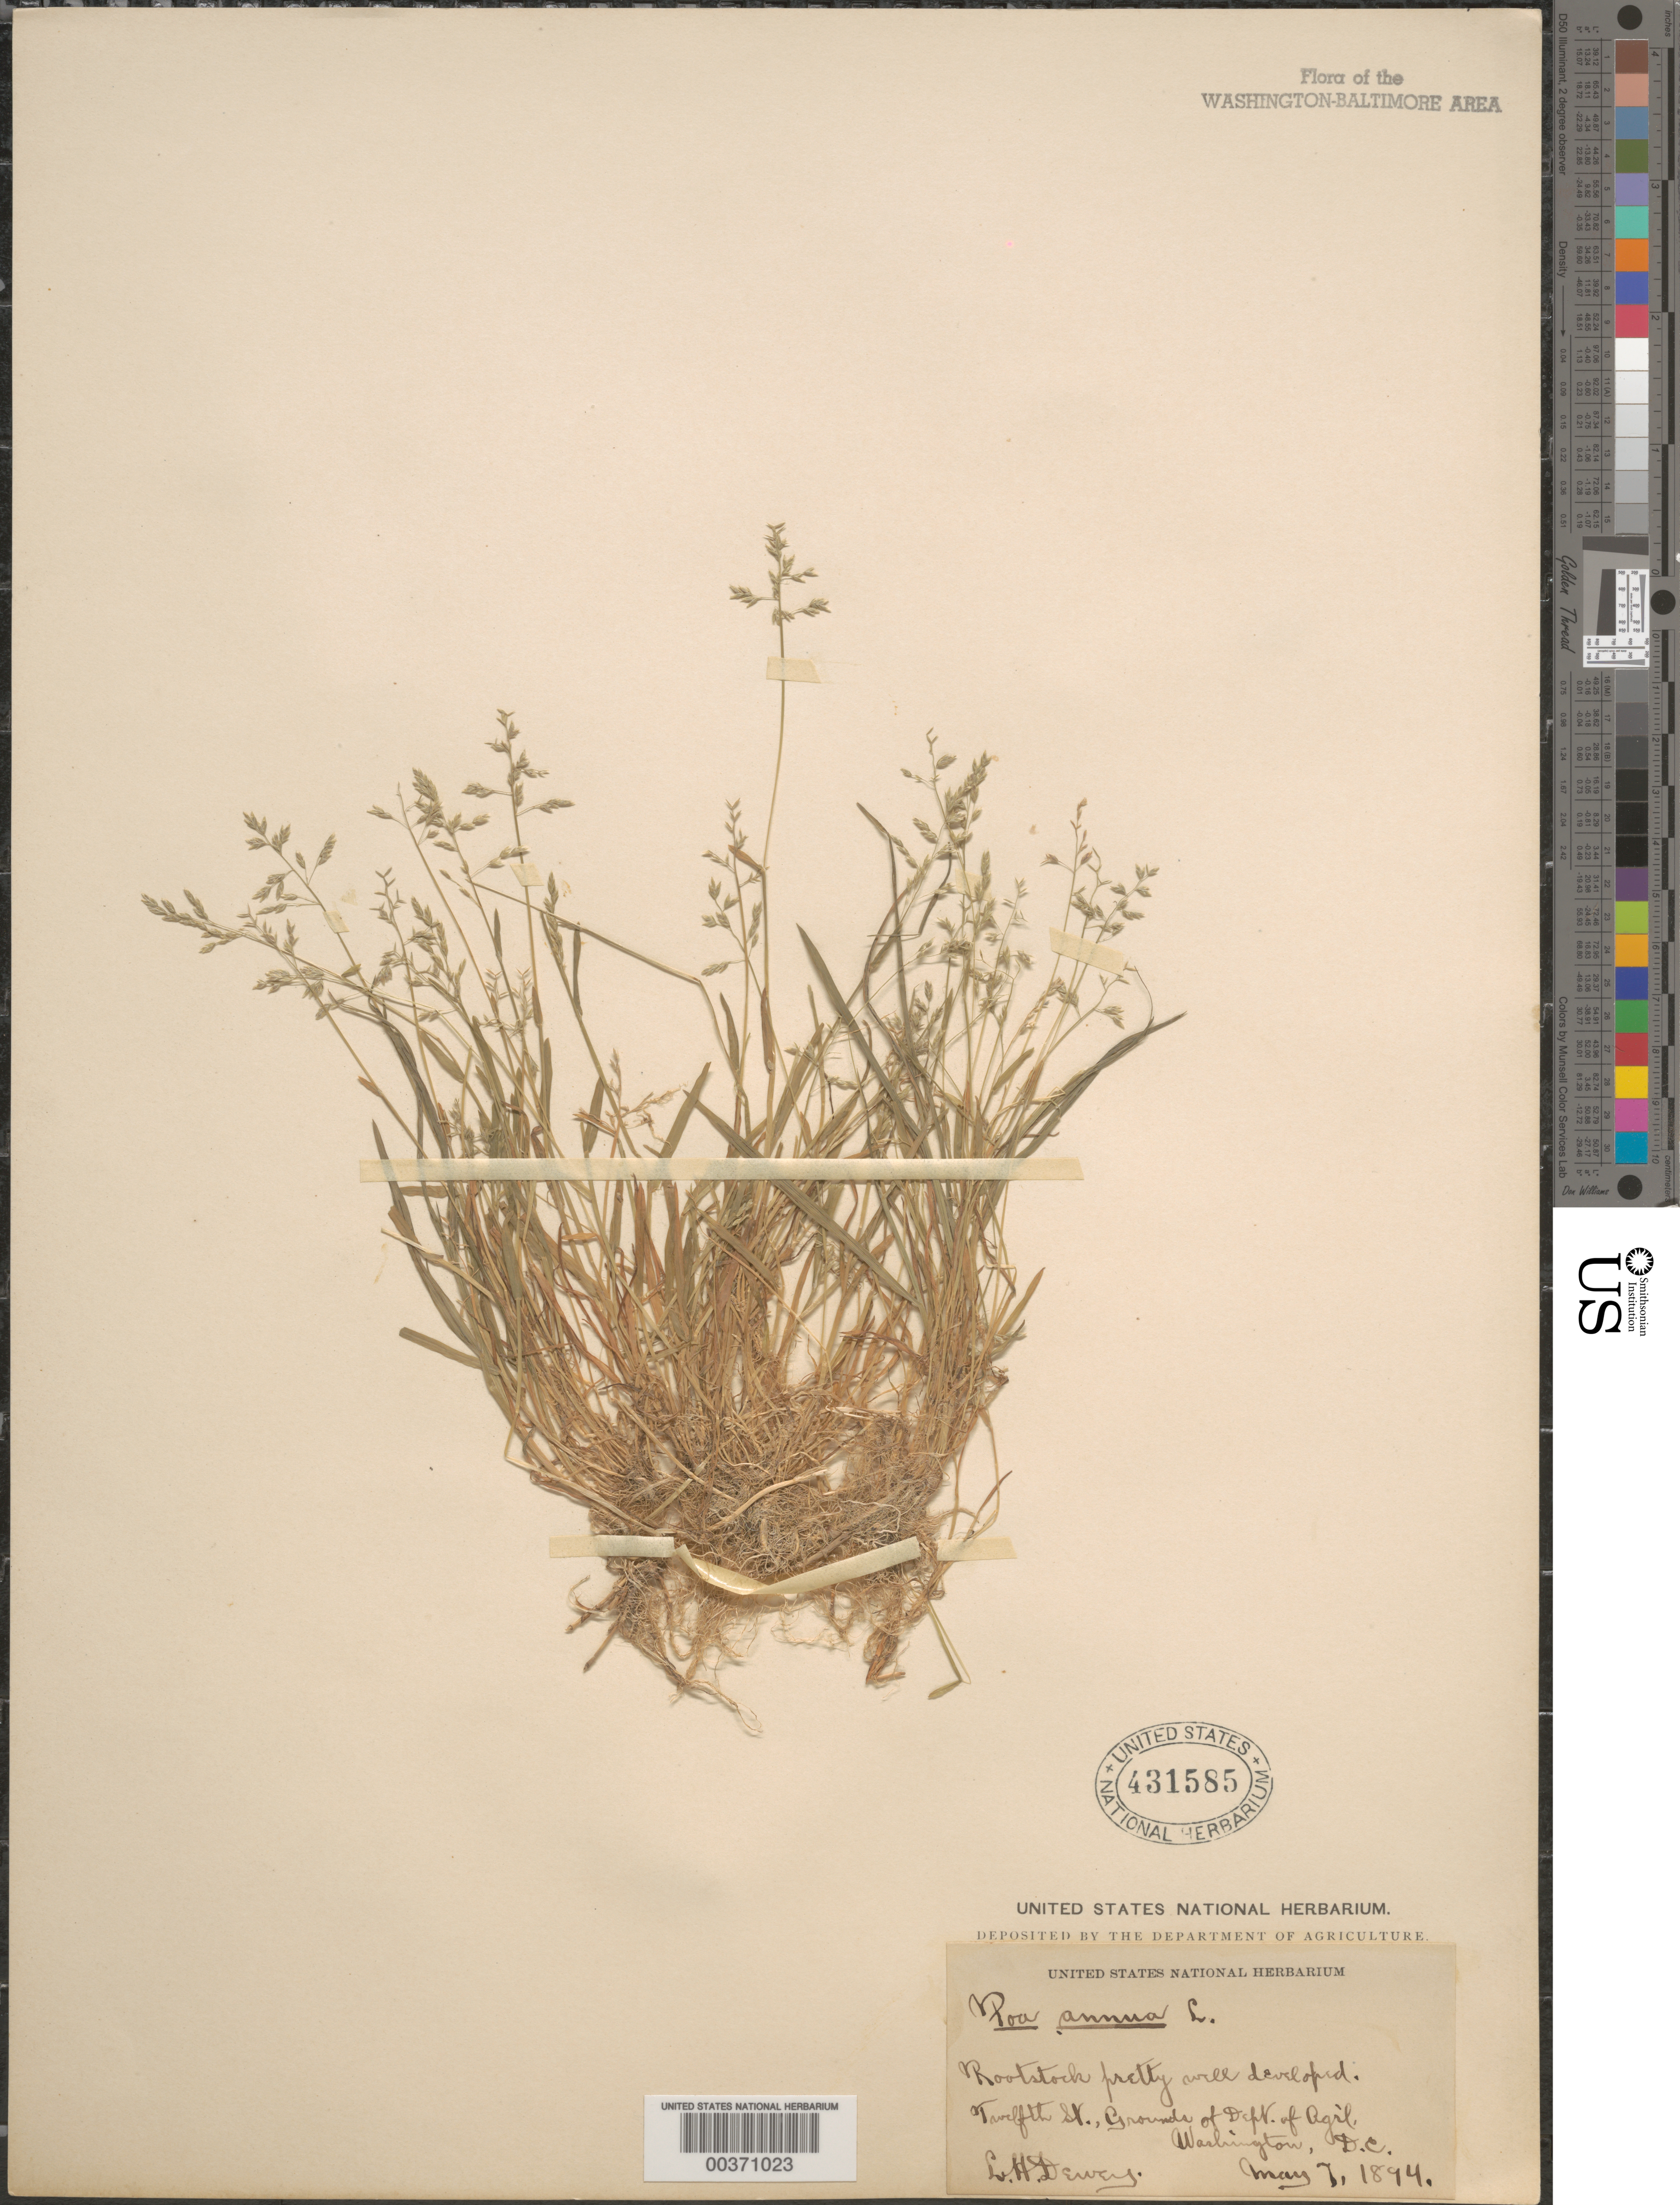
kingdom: Plantae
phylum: Tracheophyta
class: Liliopsida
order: Poales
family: Poaceae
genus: Poa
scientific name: Poa annua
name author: L.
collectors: L. H. Dewey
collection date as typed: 07 May 1894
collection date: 1894-05-07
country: United States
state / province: District of Columbia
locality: Agriculture grounds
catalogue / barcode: US 431585